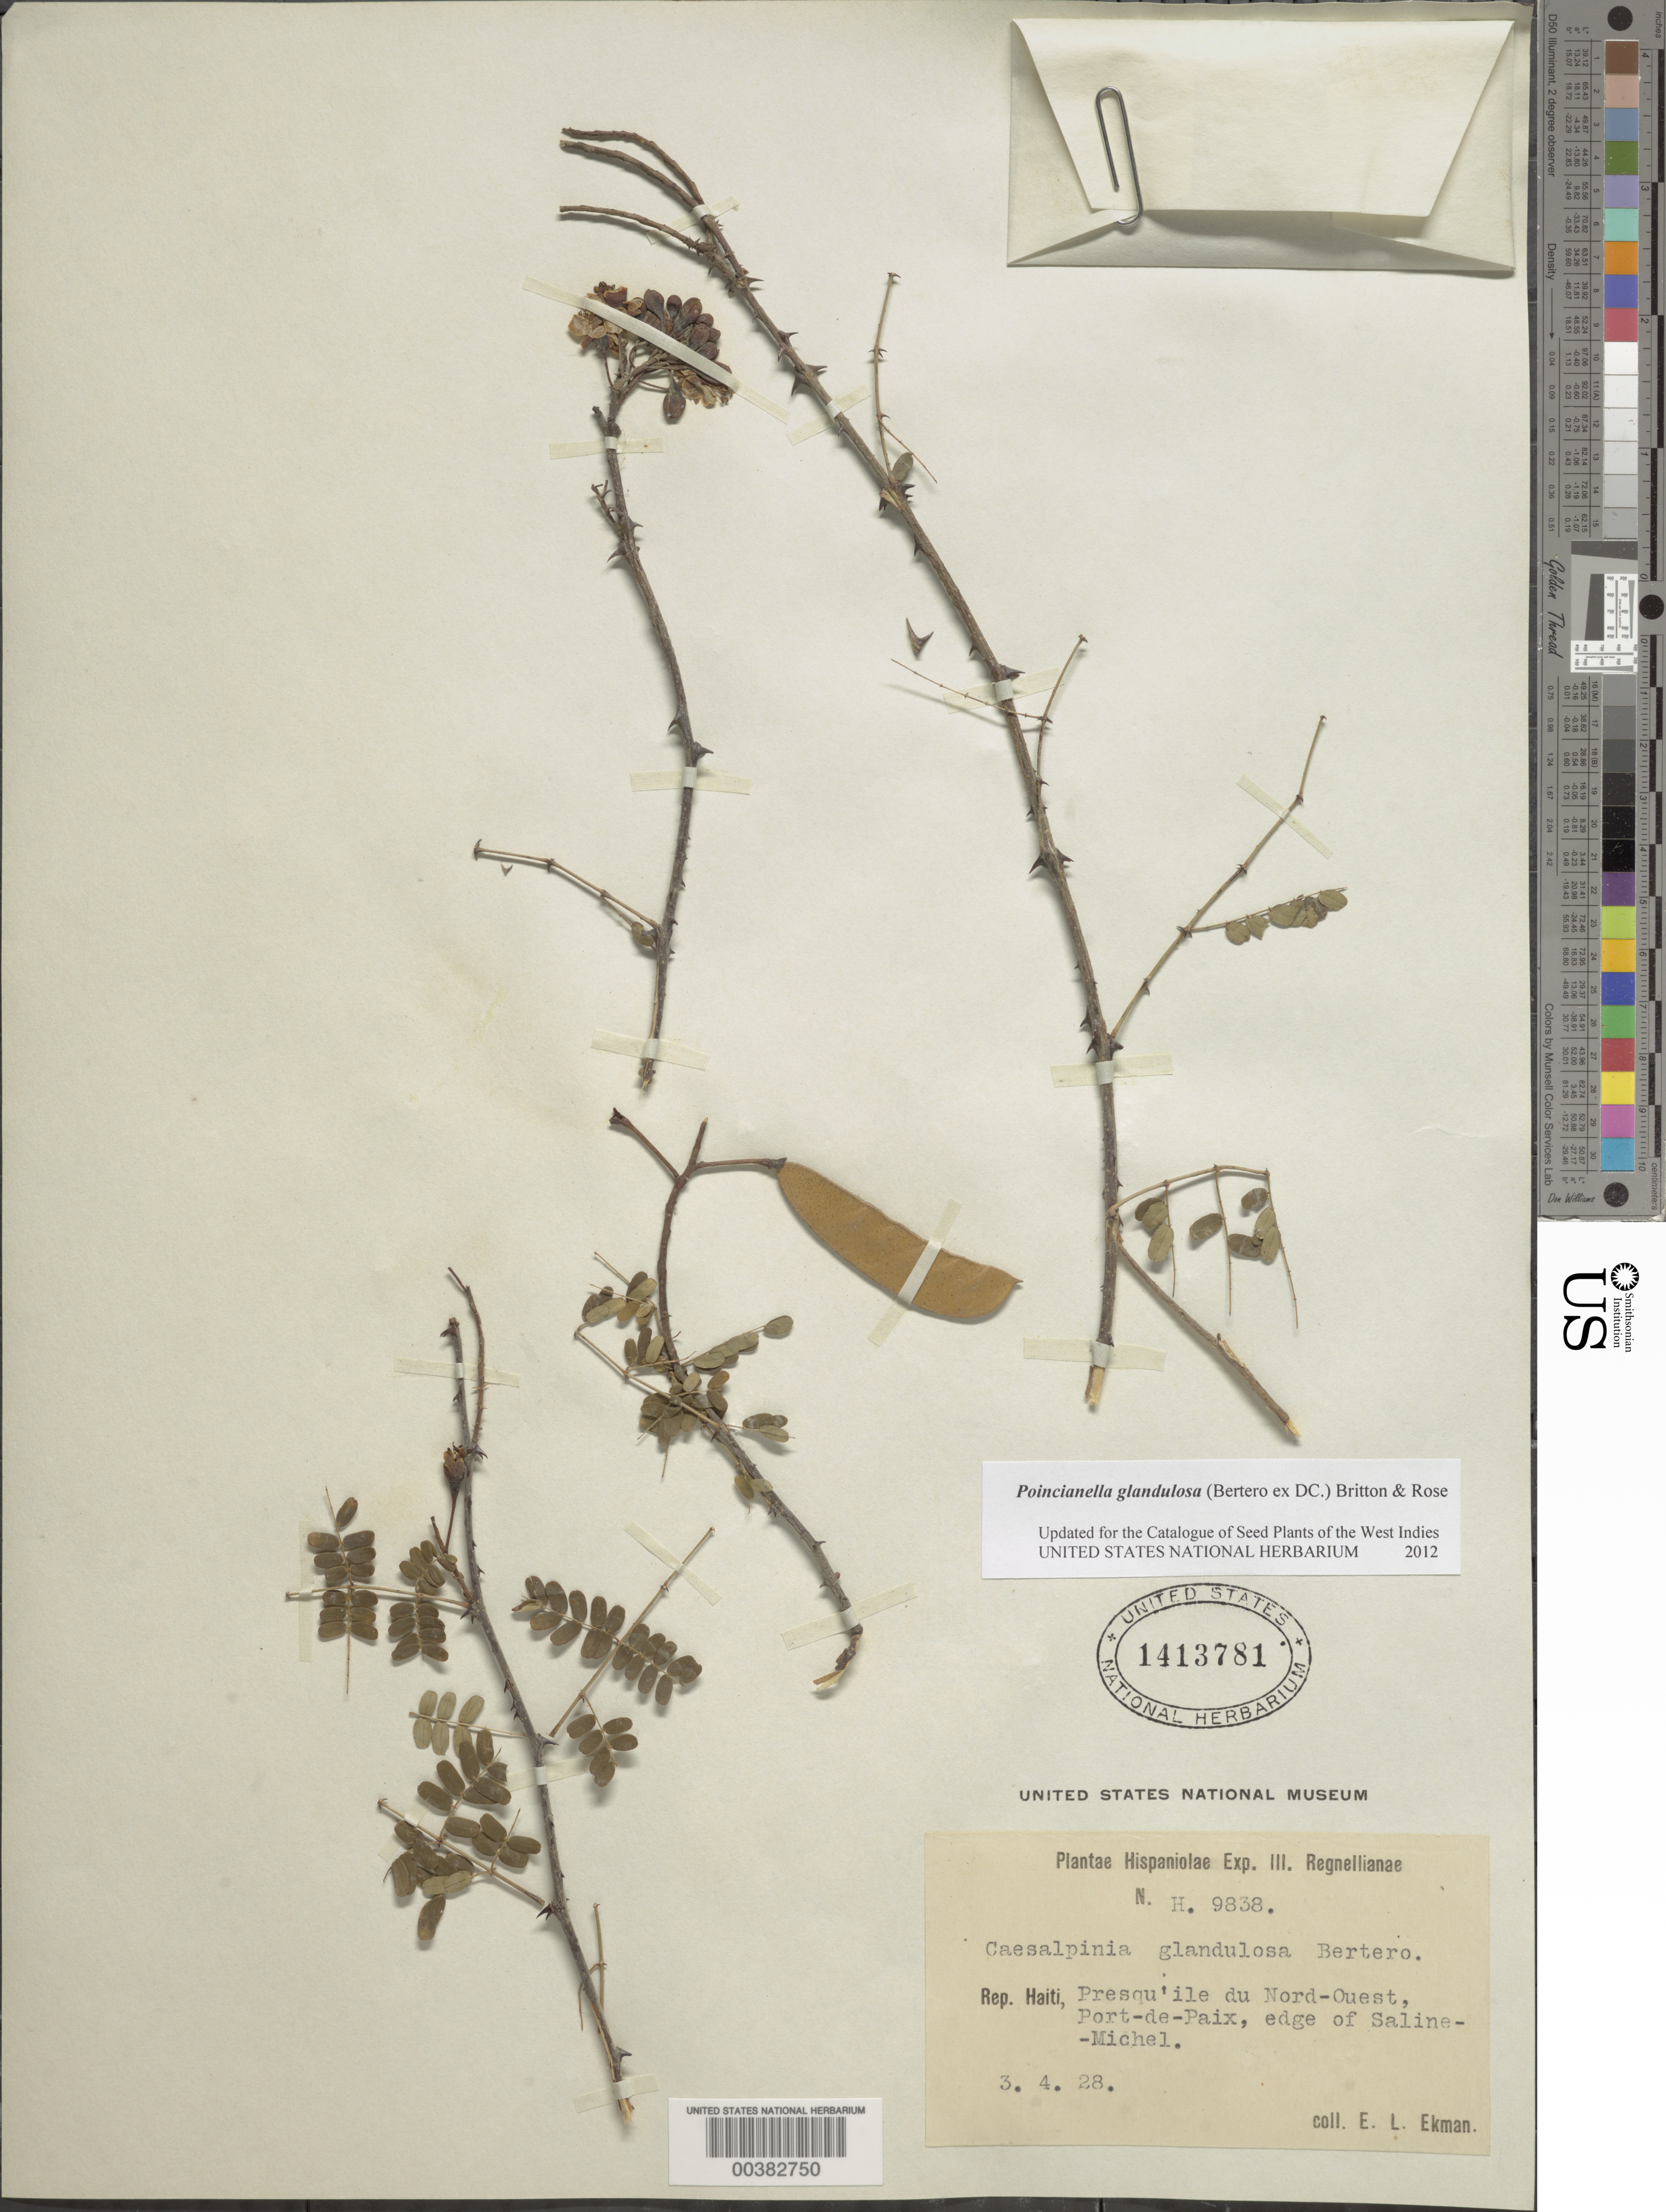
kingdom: Plantae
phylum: Tracheophyta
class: Magnoliopsida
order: Fabales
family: Fabaceae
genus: Erythrostemon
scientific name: Erythrostemon glandulosus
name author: (Bertero ex DC.) Gagnon & G.P. Lewis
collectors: E. L. Ekman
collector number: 9838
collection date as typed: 03 Apr 1928 or 04 Mar 1928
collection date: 1928-03-04 or 1928-04-03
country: Haiti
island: Hispaniola Island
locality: Presqu'ile du nord-ouest, port-de-paix, edge of saline-michel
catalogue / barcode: US 1413781